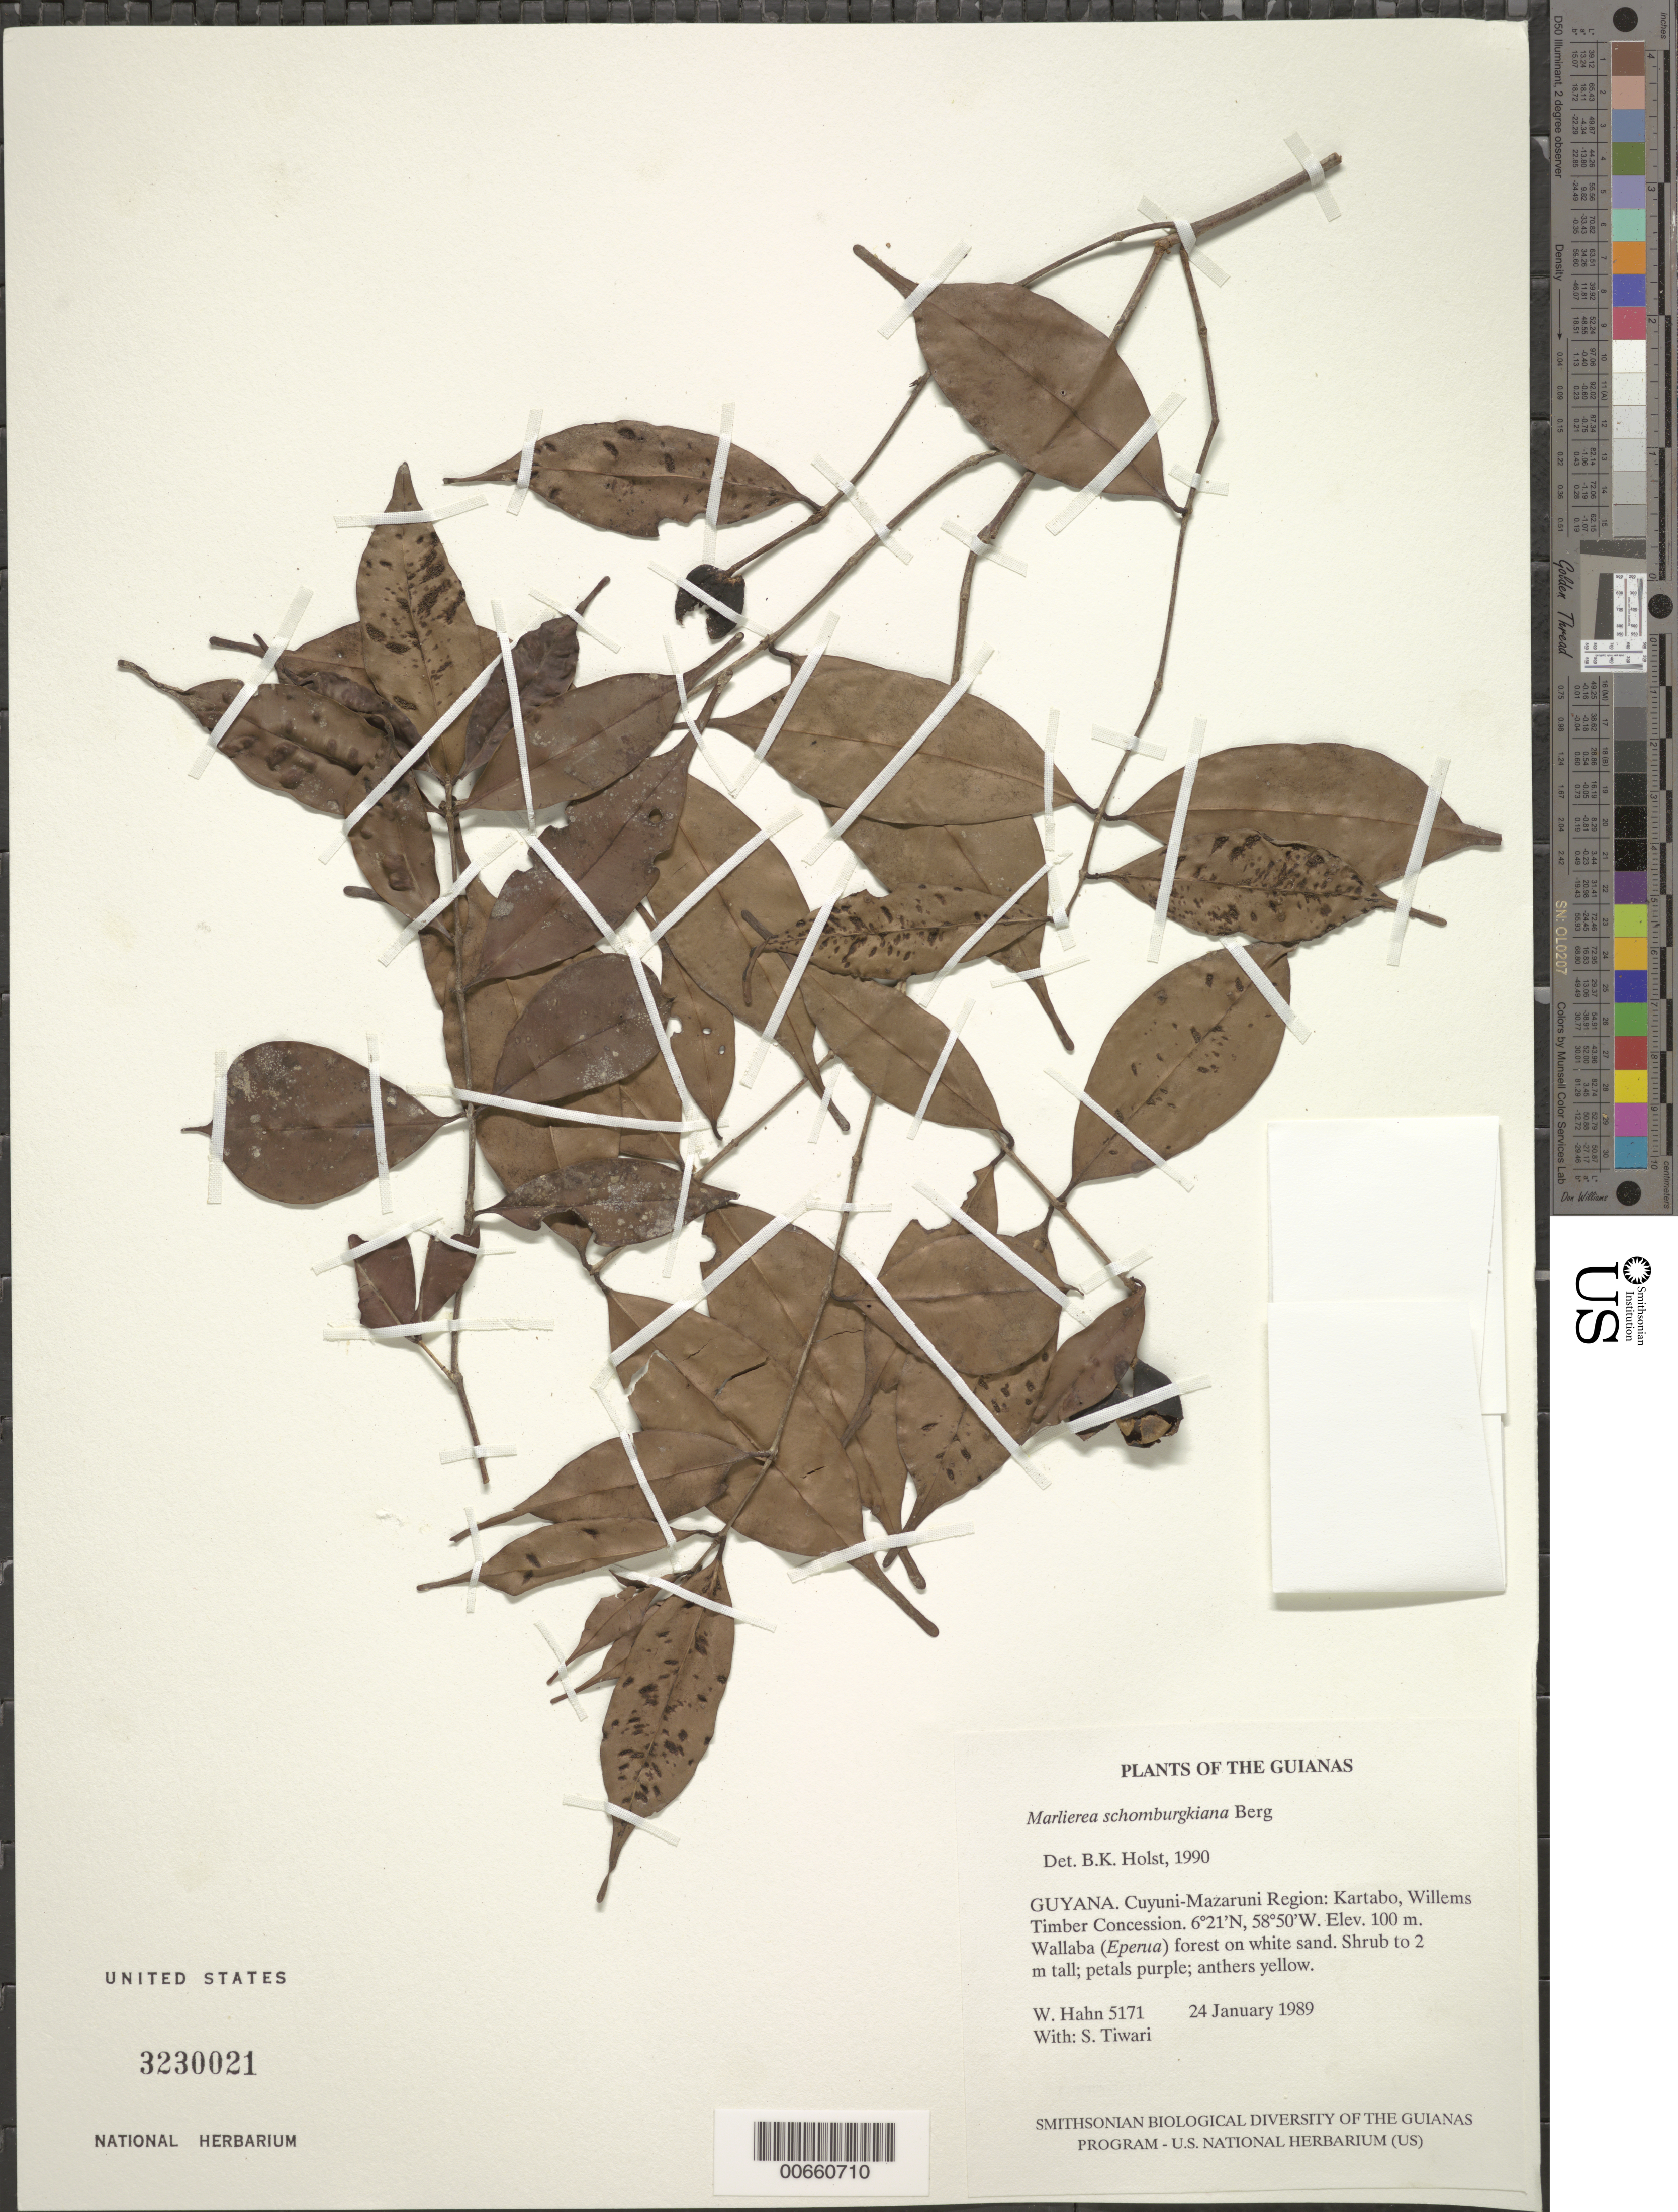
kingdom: Plantae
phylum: Tracheophyta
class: Magnoliopsida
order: Myrtales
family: Myrtaceae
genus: Myrcia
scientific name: Myrcia neoschomburgkiana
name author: E. Lucas & C.E. Wilson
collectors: W. Hahn & S. Tiwari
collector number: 5171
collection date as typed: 24 January 1989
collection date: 1989-01-24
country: Guyana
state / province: Cuyuni-Mazaruni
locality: Kartabo, Willems Timber concession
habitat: Wallaba (Eperua) forest on white sand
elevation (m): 100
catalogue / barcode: US 3230021